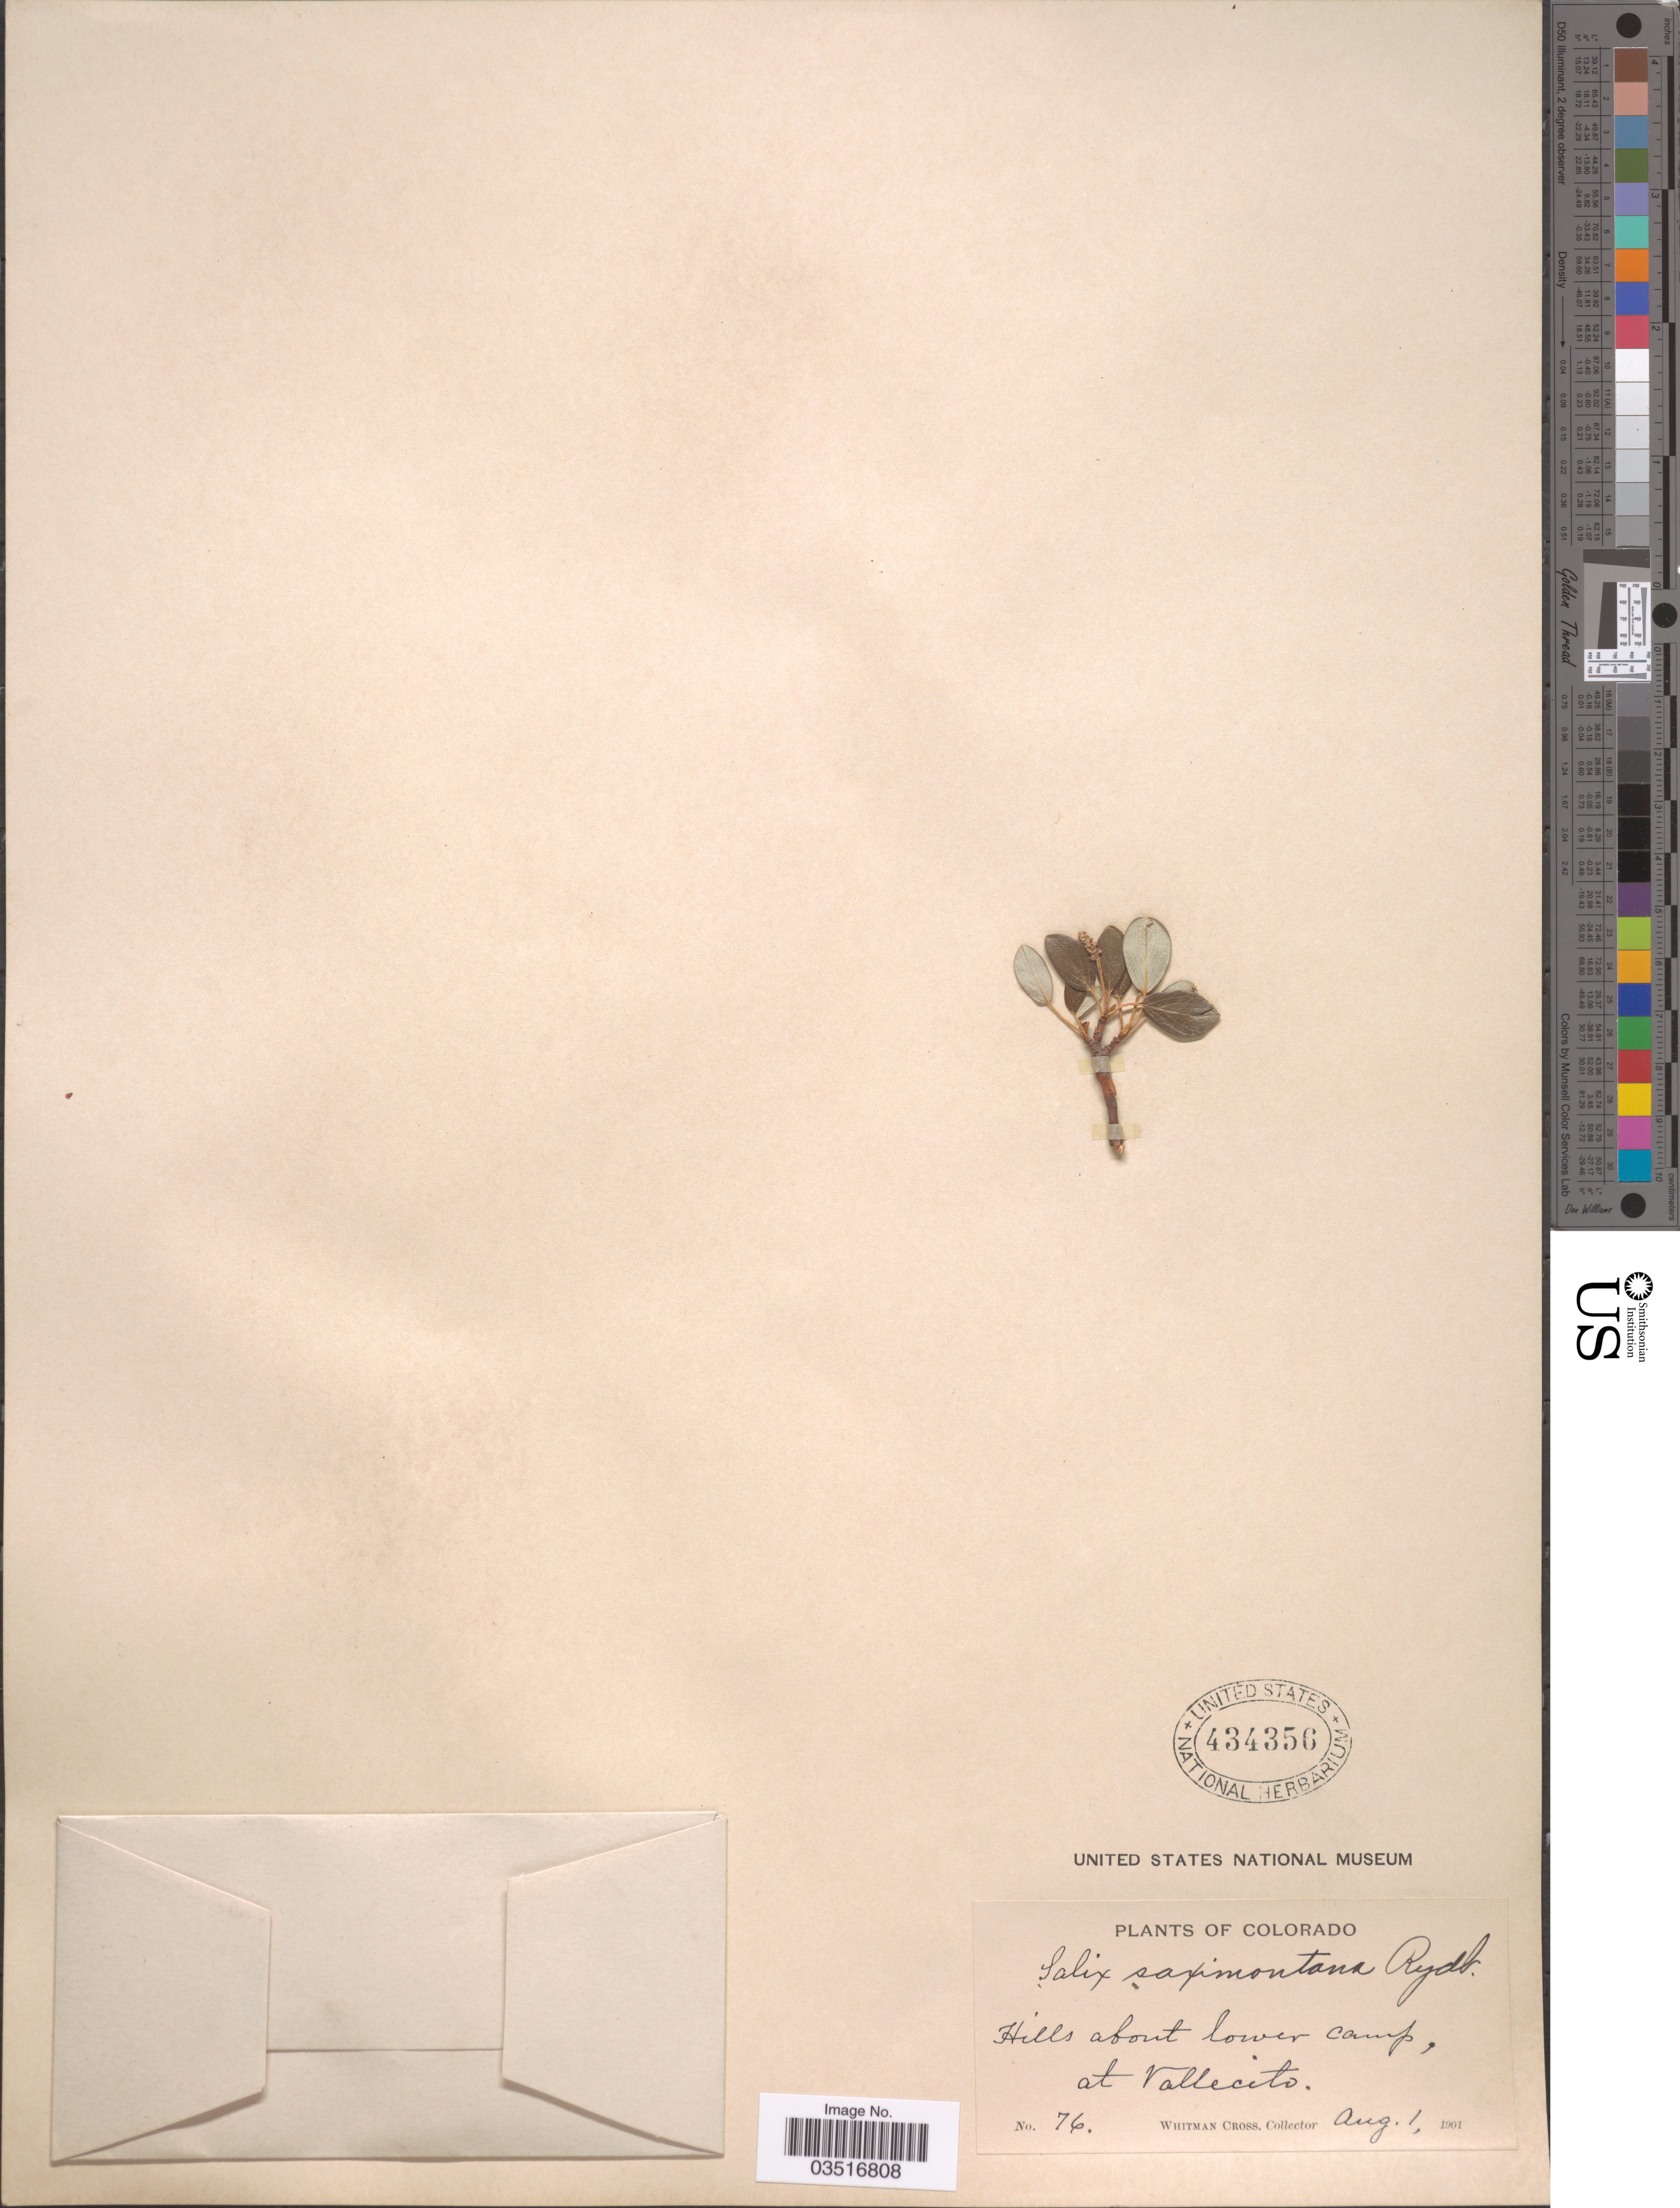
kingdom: Plantae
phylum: Tracheophyta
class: Magnoliopsida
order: Malpighiales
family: Salicaceae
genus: Salix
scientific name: Salix saximontana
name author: Rydb.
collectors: W. Cross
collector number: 76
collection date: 1901-08-01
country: United States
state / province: Colorado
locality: Hills about lower camp, at Villecito.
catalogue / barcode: US 434356